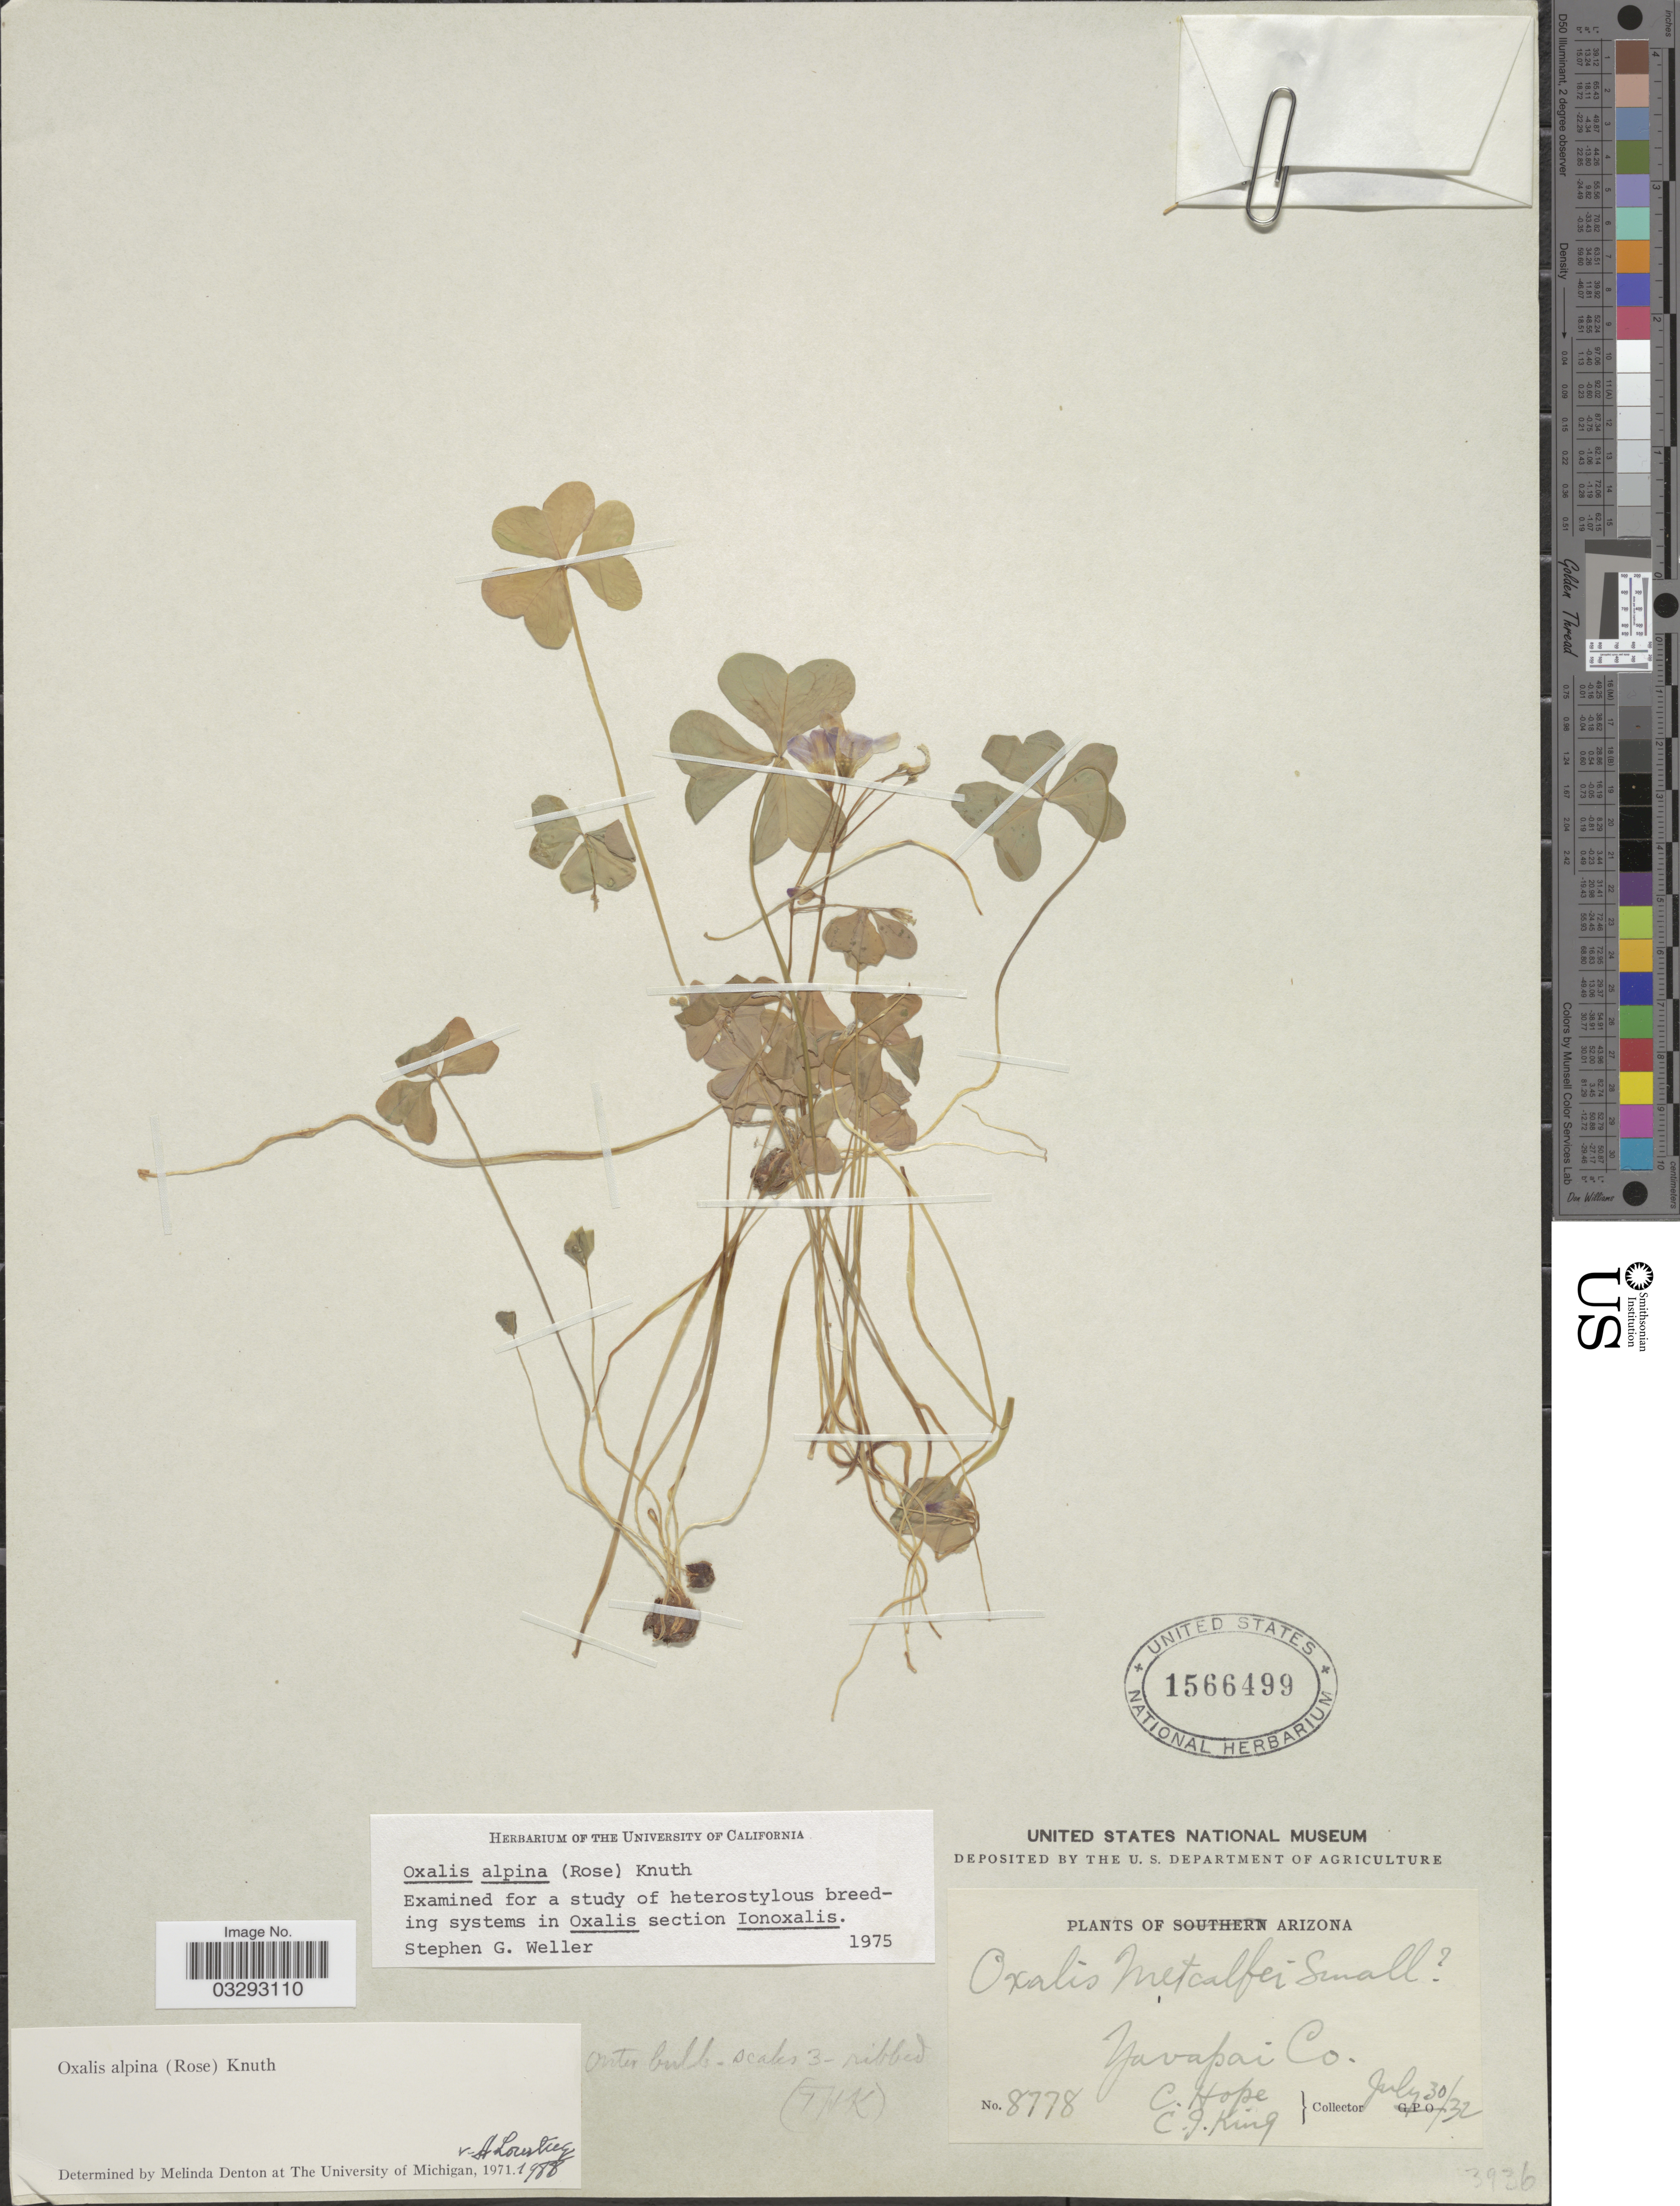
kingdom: Plantae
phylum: Tracheophyta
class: Magnoliopsida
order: Oxalidales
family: Oxalidaceae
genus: Oxalis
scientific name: Oxalis alpina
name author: (Rose) R. Knuth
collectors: C. Hope & C. J. King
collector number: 8778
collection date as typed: Transcribed d/m/y: 30/7/32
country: United States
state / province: Arizona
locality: Yavapai Co.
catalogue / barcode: US 1566499